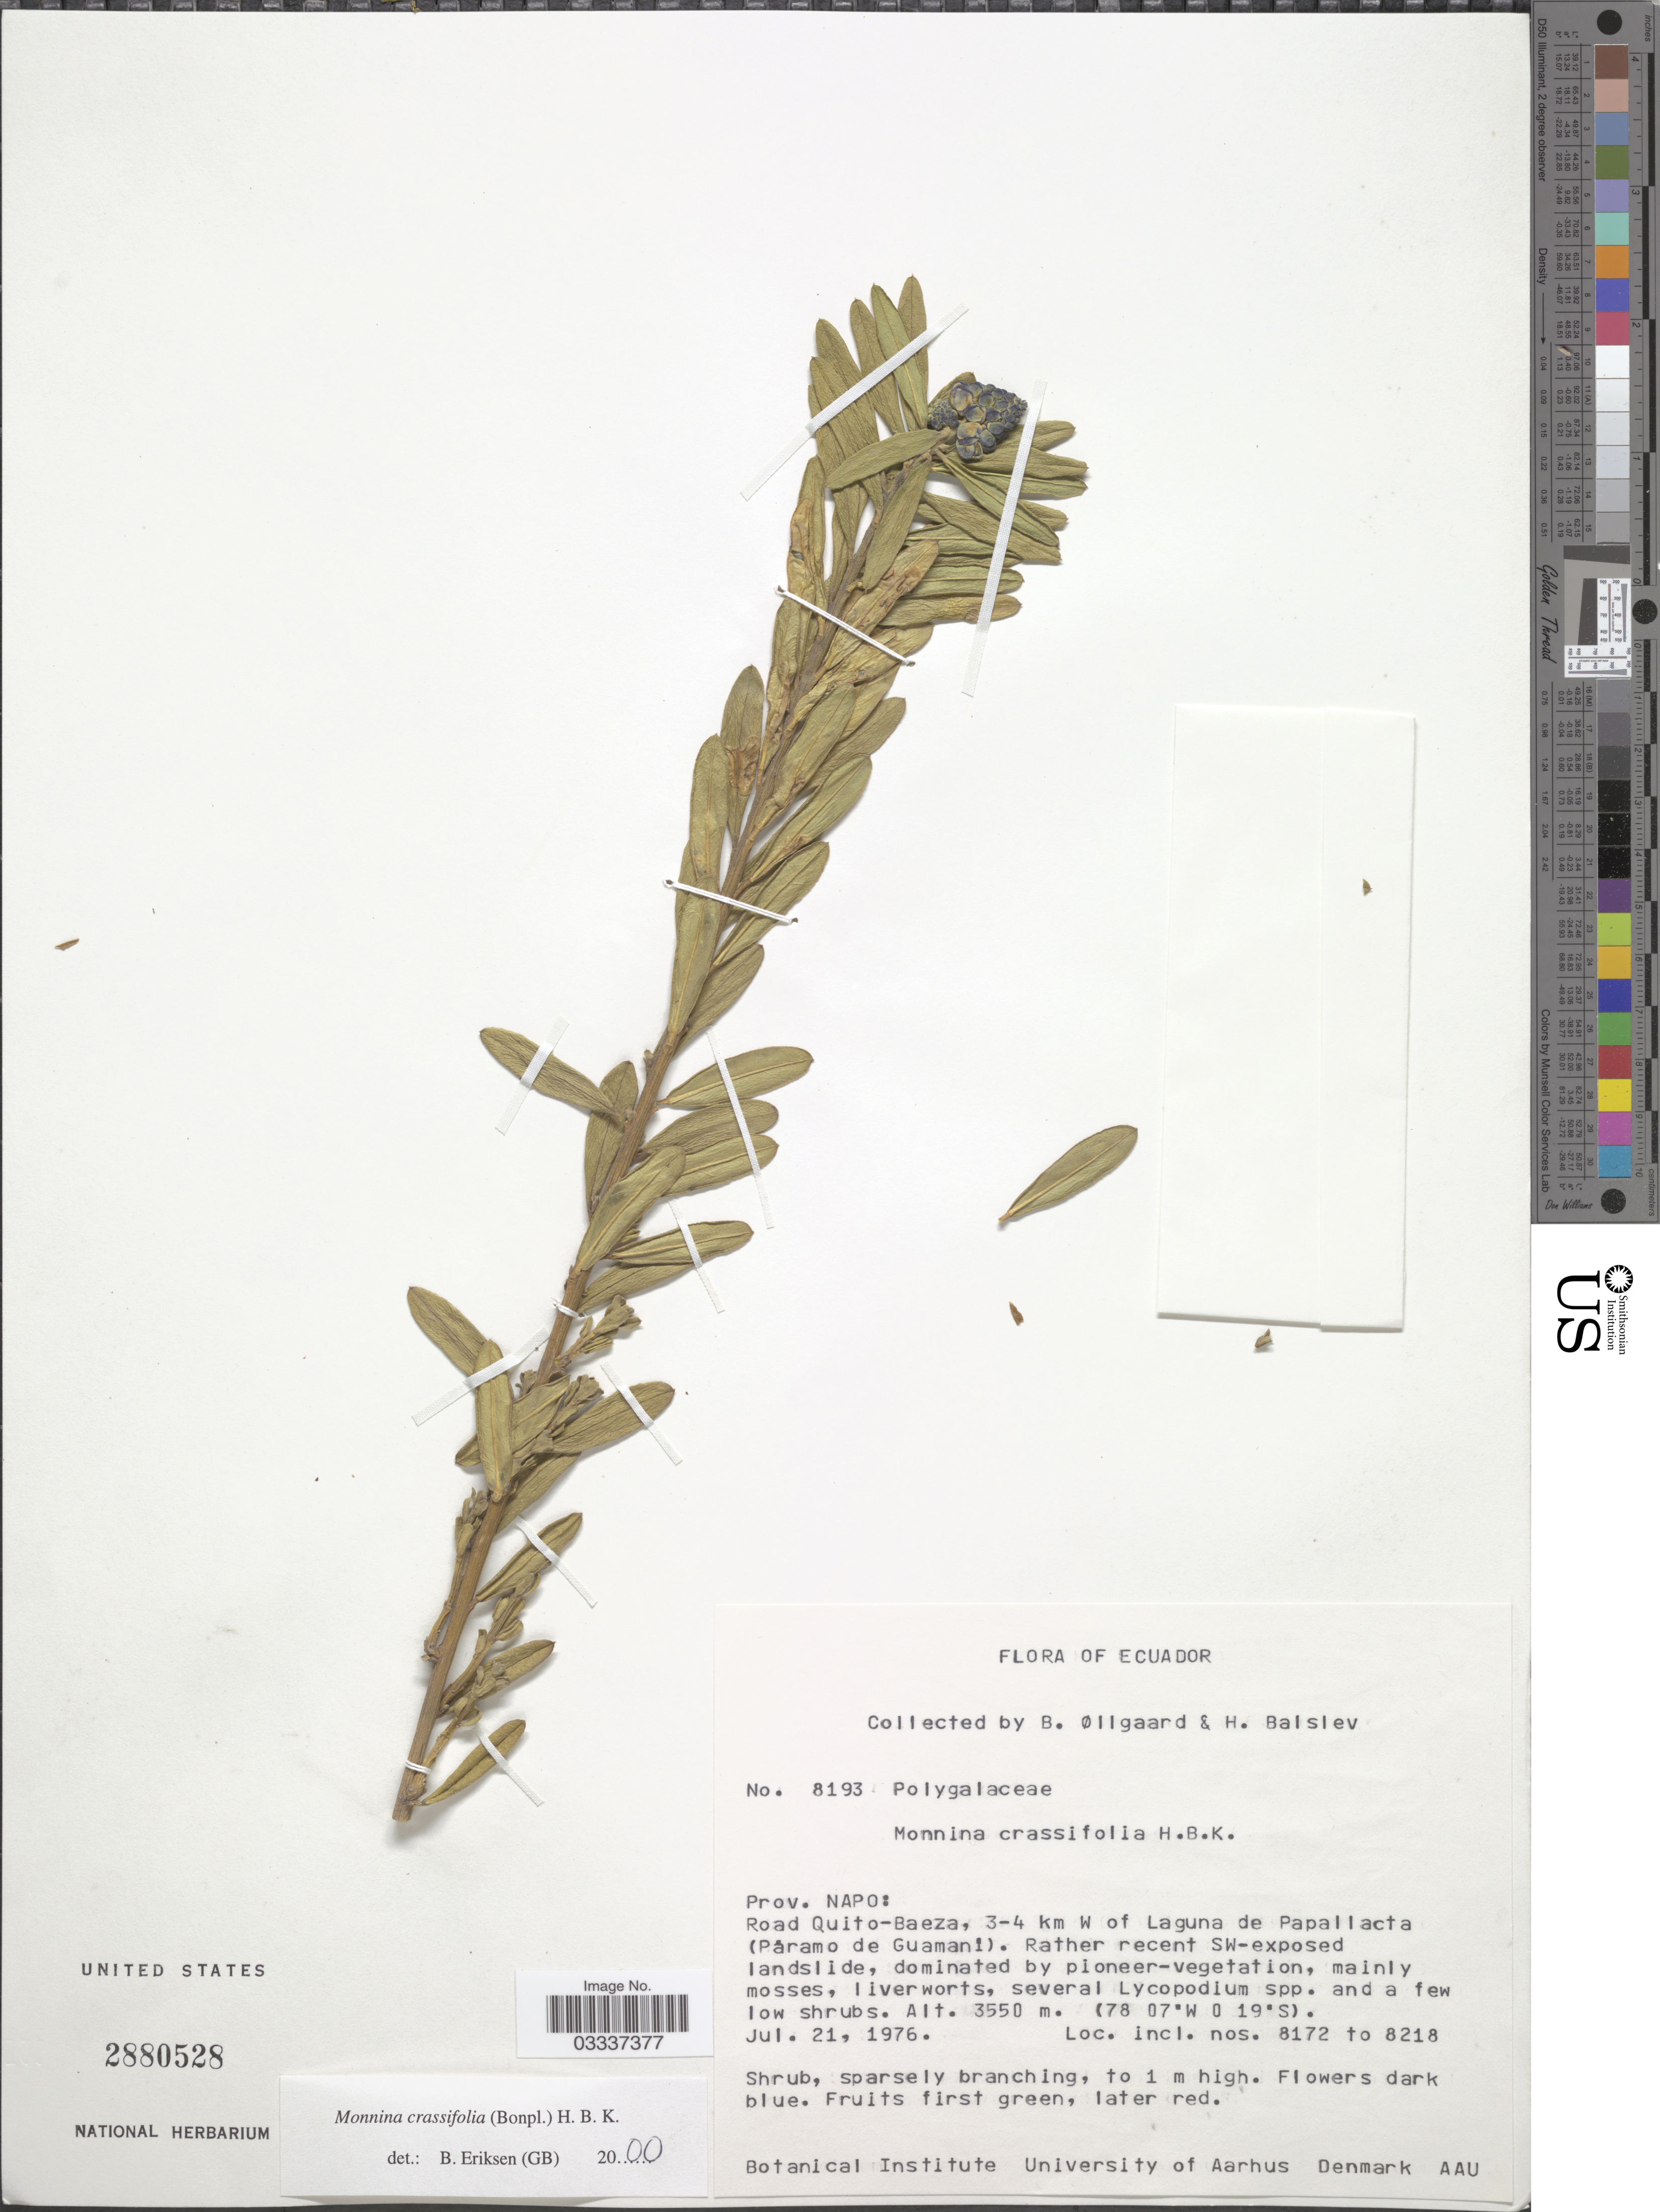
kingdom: Plantae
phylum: Tracheophyta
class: Magnoliopsida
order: Fabales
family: Polygalaceae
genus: Monnina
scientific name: Monnina crassifolia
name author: (Bonpl.) Kunth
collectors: B. Øllgaard & H. Balslev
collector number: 8193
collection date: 1976-07-21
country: Ecuador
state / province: Napo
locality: Road Quito-Baeza, 3-4 km W of Laguna de Papallacta (Páramo de Guamani).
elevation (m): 3550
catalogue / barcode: US 2880528